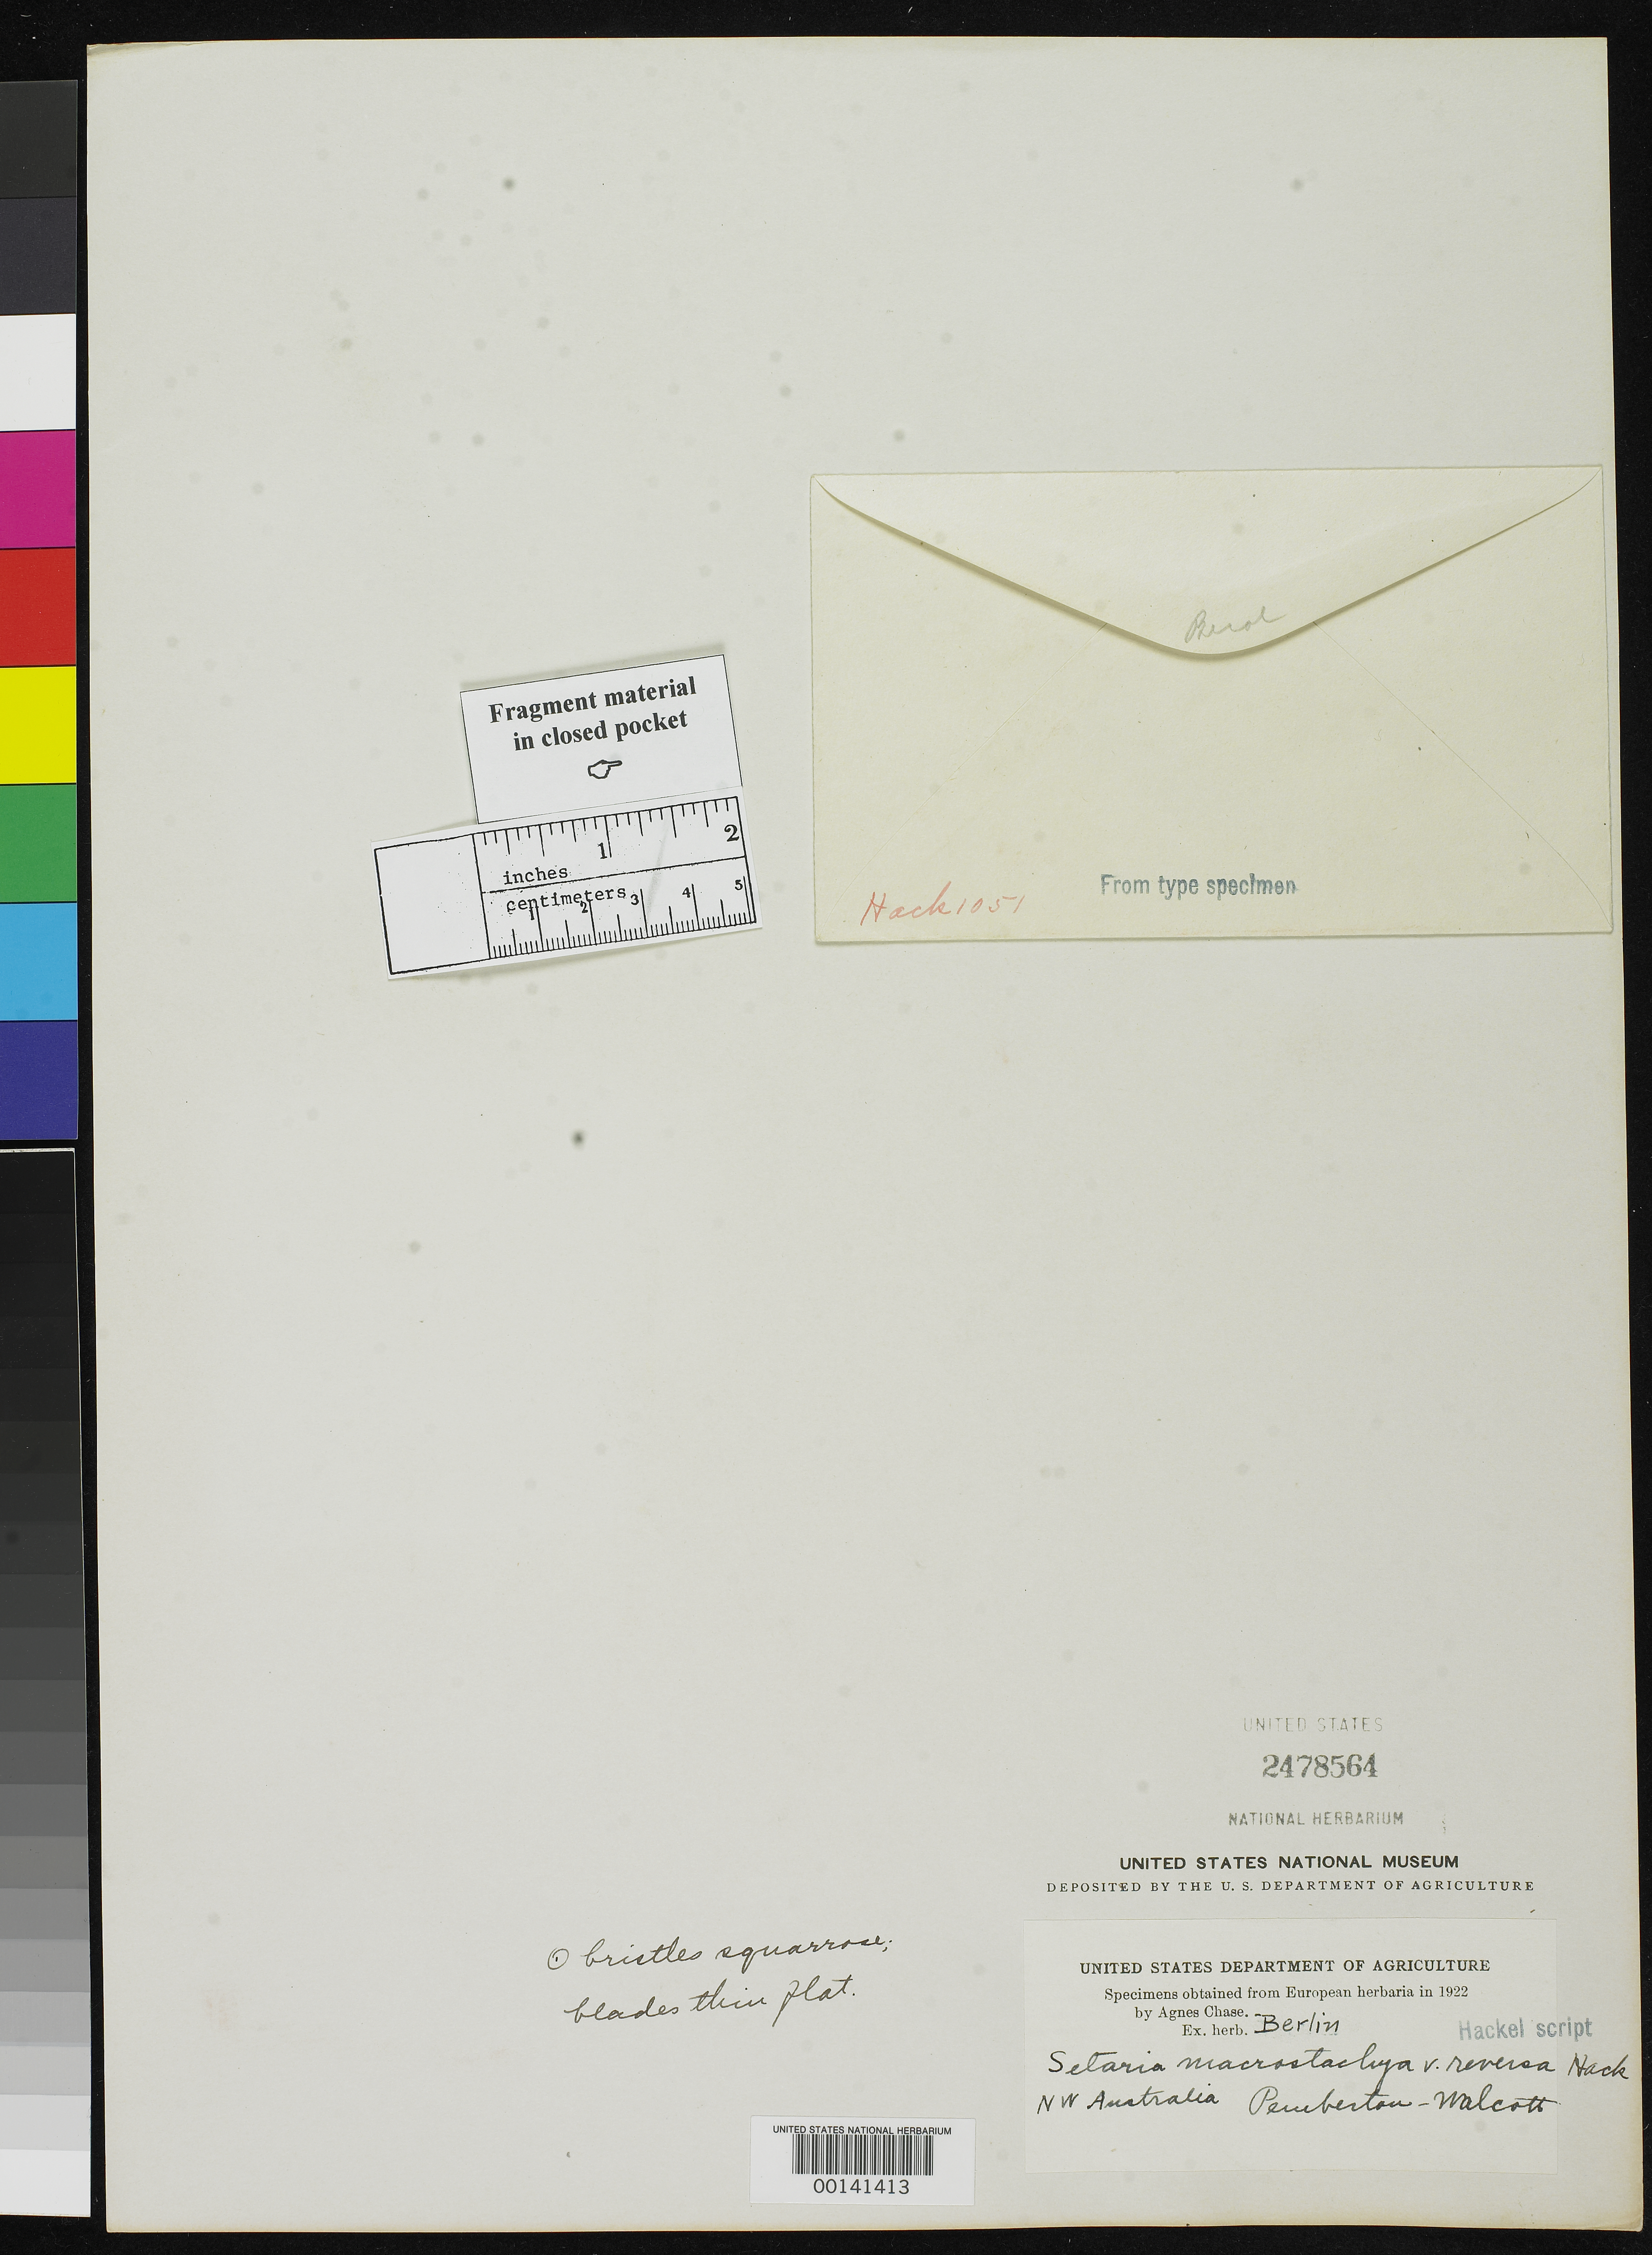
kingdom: Plantae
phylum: Tracheophyta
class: Liliopsida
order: Poales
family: Poaceae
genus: Setaria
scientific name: Setaria macrostachya var. reversa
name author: Hack.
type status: Type Fragment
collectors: P. Walcott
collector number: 1051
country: Australia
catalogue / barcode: US 2478564